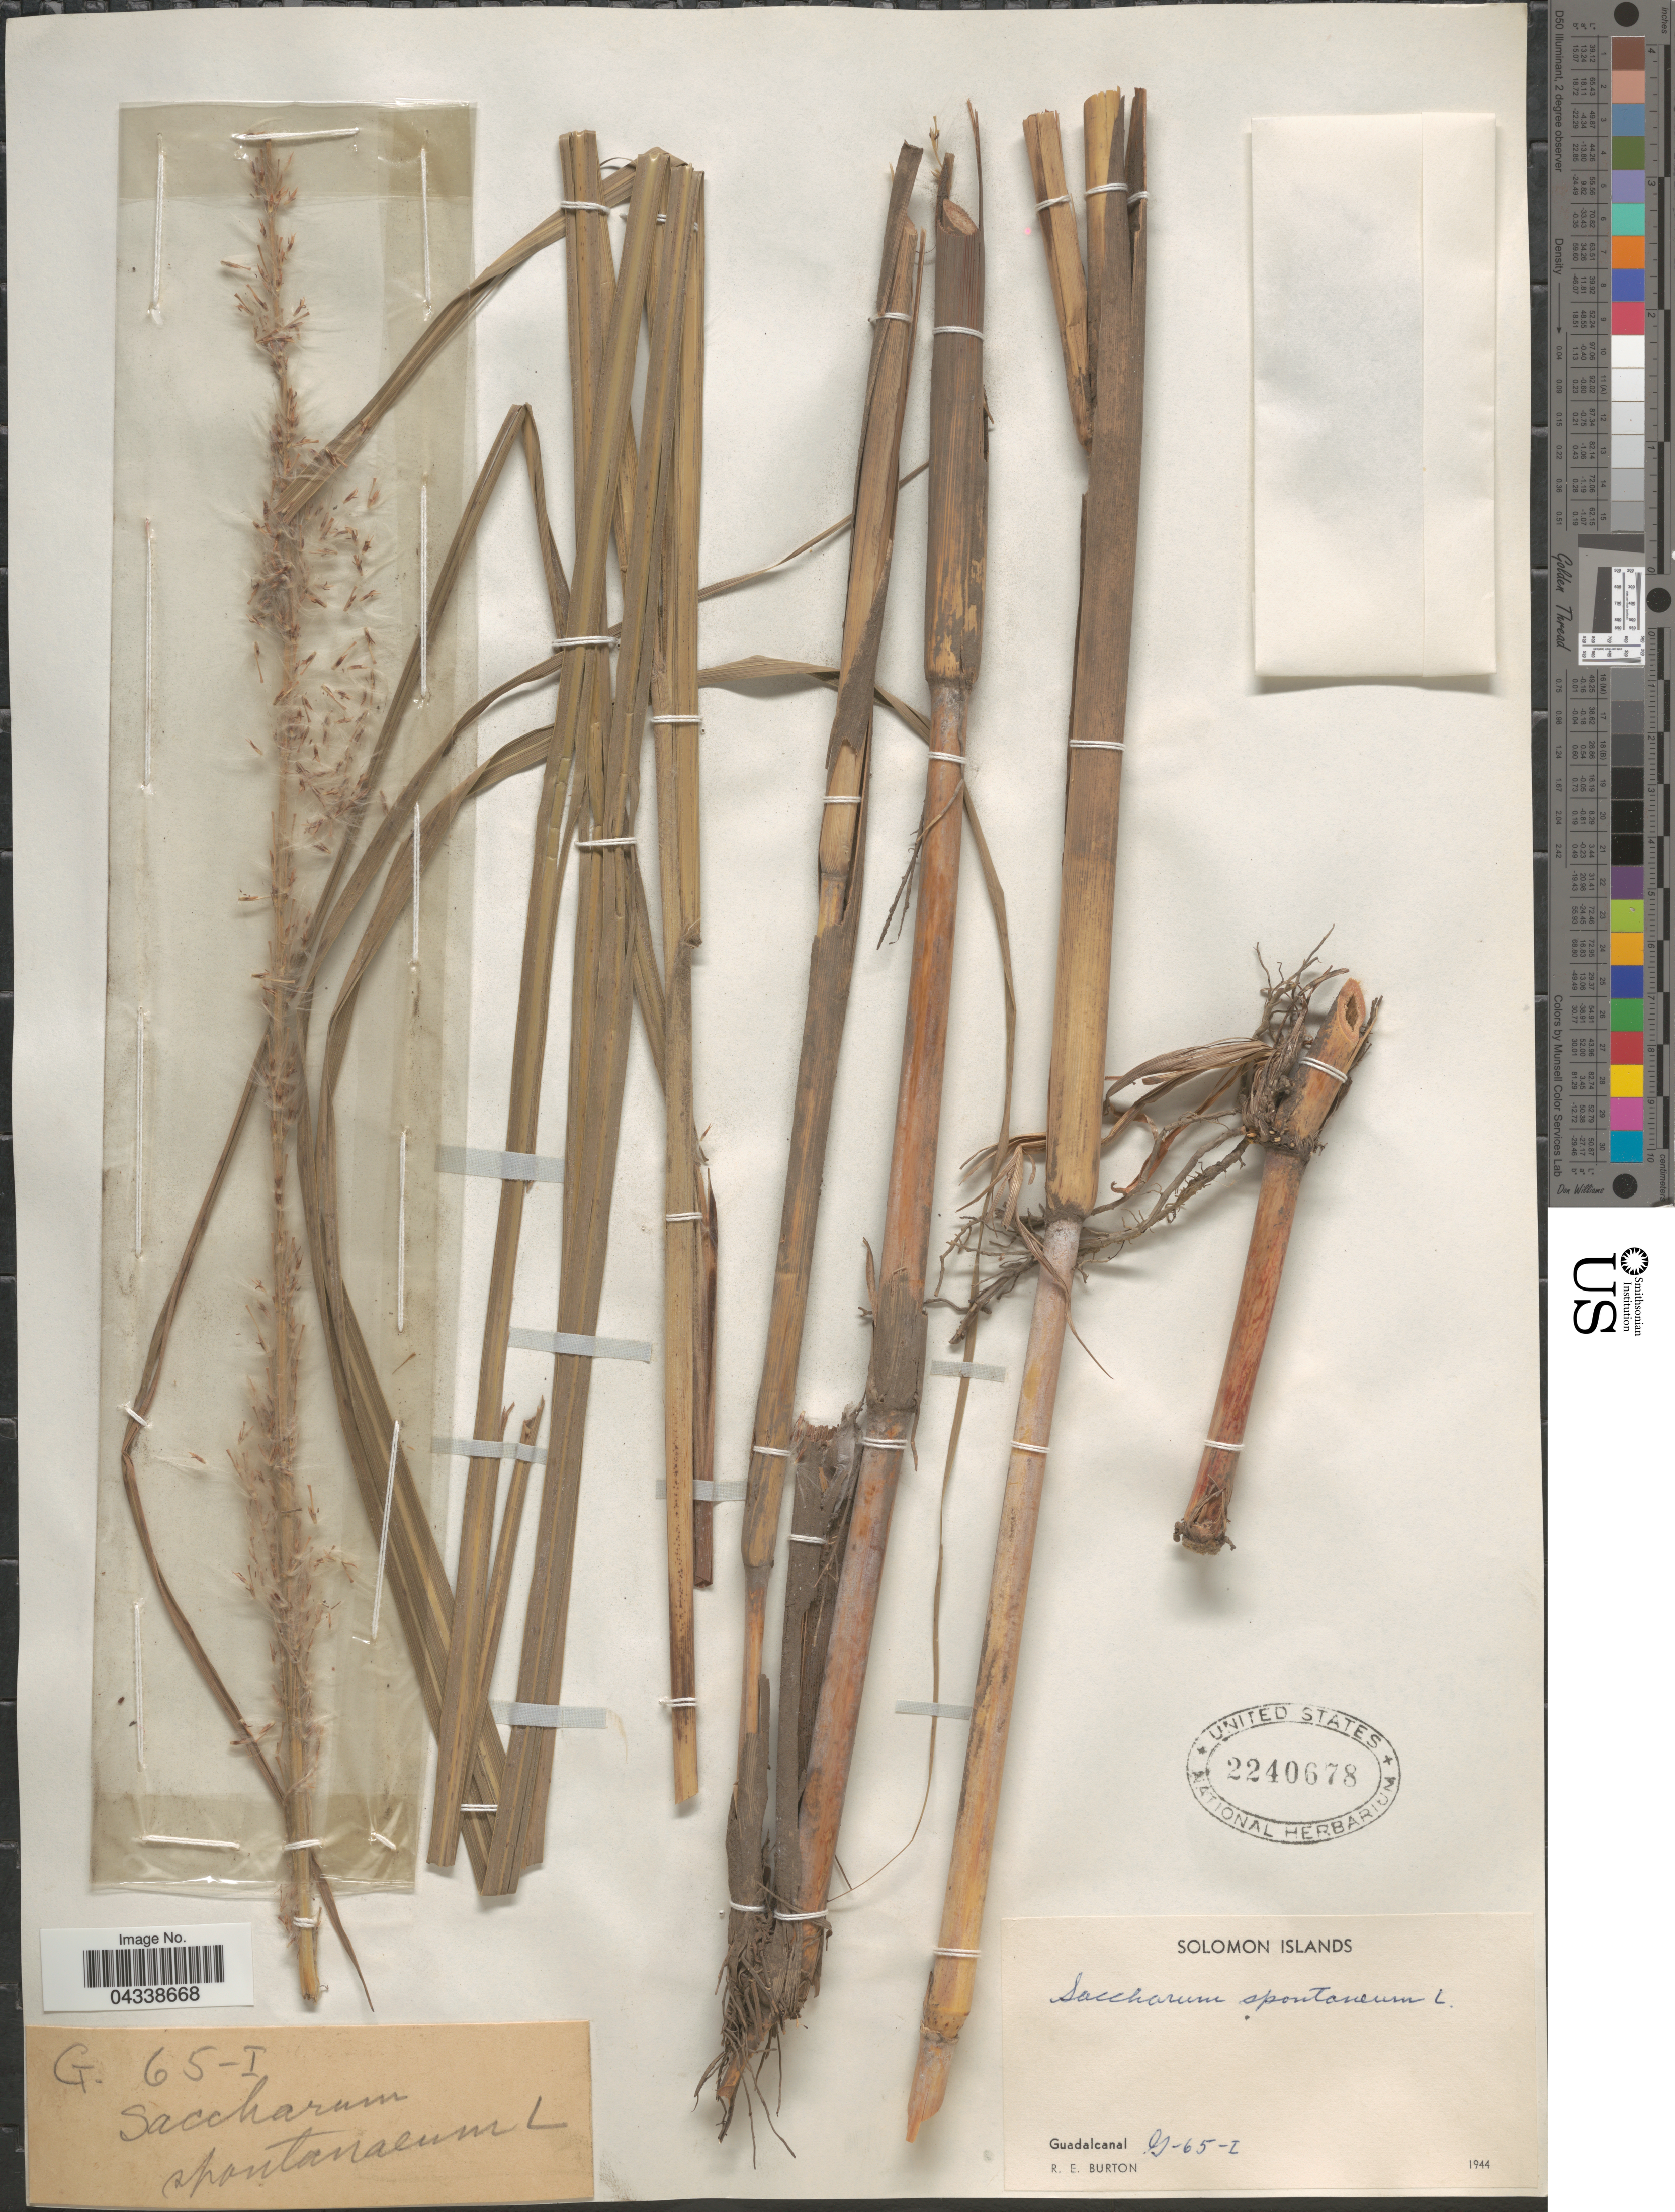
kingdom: Plantae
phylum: Tracheophyta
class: Liliopsida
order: Poales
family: Poaceae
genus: Saccharum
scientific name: Saccharum spontaneum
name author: L.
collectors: R. Burton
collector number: G-65-I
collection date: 1944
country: Solomon Islands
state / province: Solomon Islands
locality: Guadalcanal.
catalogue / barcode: US 2240678